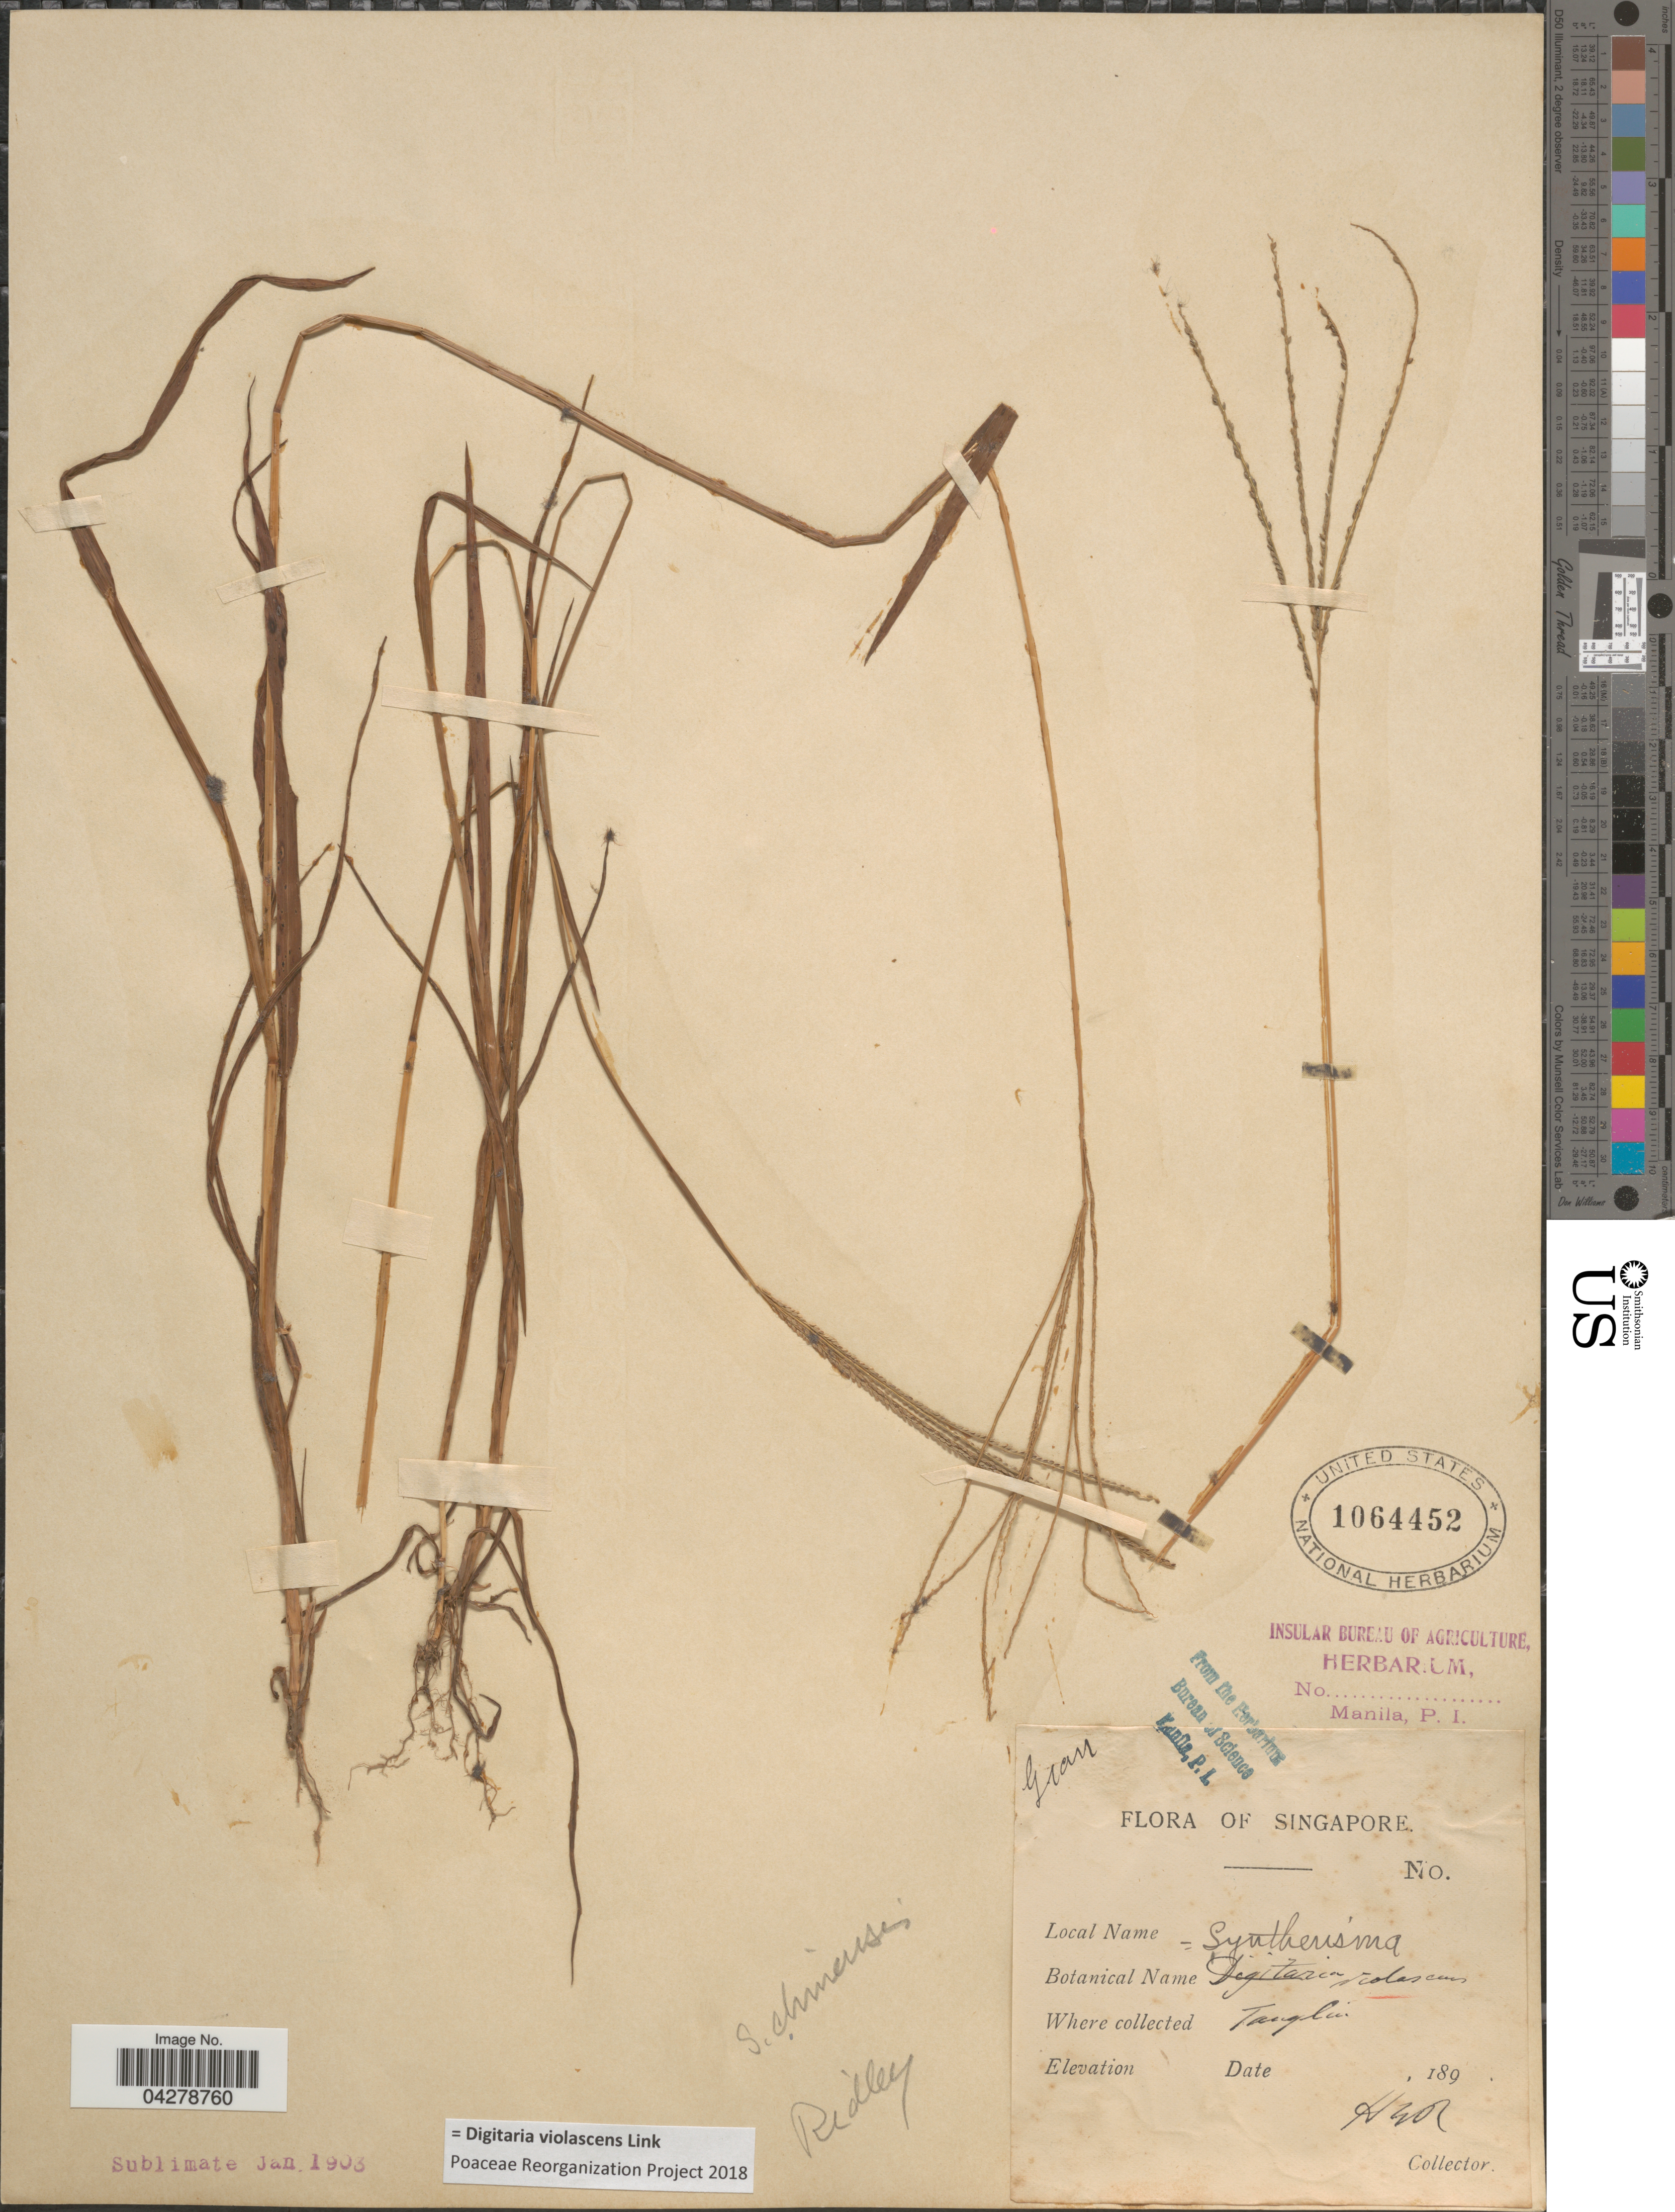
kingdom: Plantae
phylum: Tracheophyta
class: Liliopsida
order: Poales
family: Poaceae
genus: Digitaria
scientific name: Digitaria violascens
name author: Link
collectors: H. W. R.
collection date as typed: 189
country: Singapore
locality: Tanglin.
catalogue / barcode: US 1064452